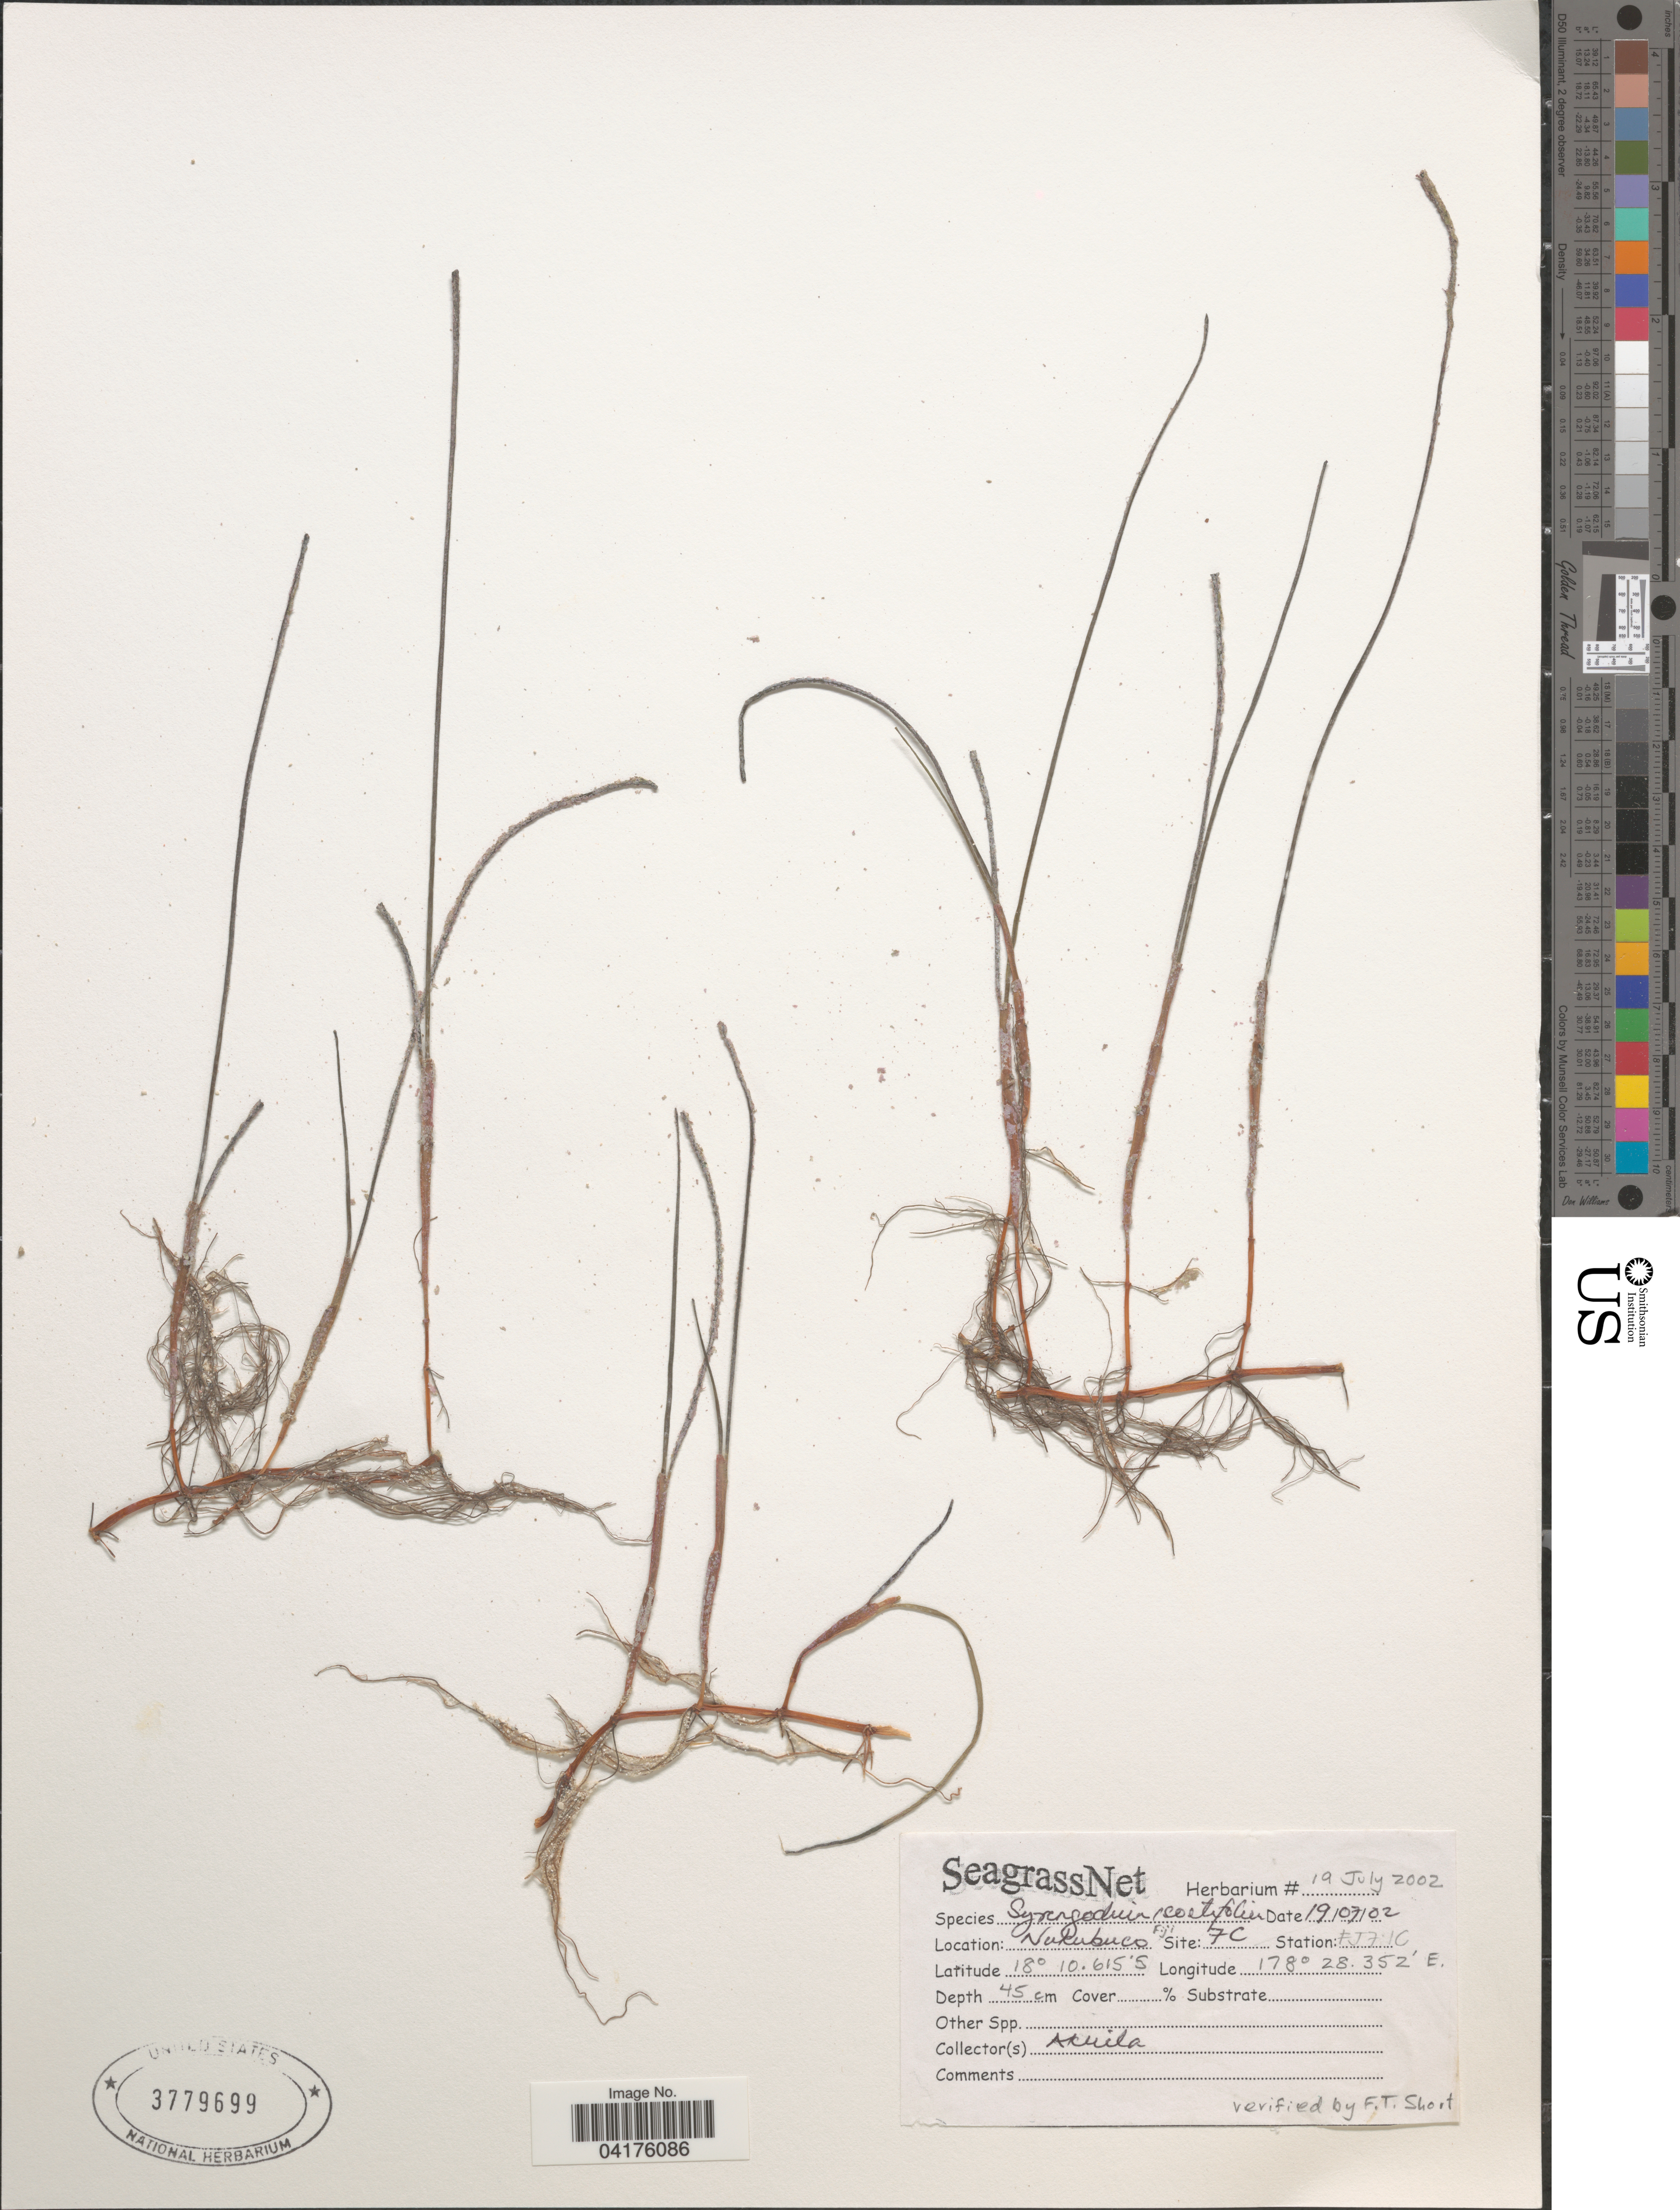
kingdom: Plantae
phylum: Tracheophyta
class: Liliopsida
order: Alismatales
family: Cymodoceaceae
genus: Syringodium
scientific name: Syringodium isoetifolium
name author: (Asch.) Dandy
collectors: Akuila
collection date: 2002-07-19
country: Fiji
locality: Nukubuco. Site: 7C. Station: FJ71C.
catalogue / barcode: US 3779699